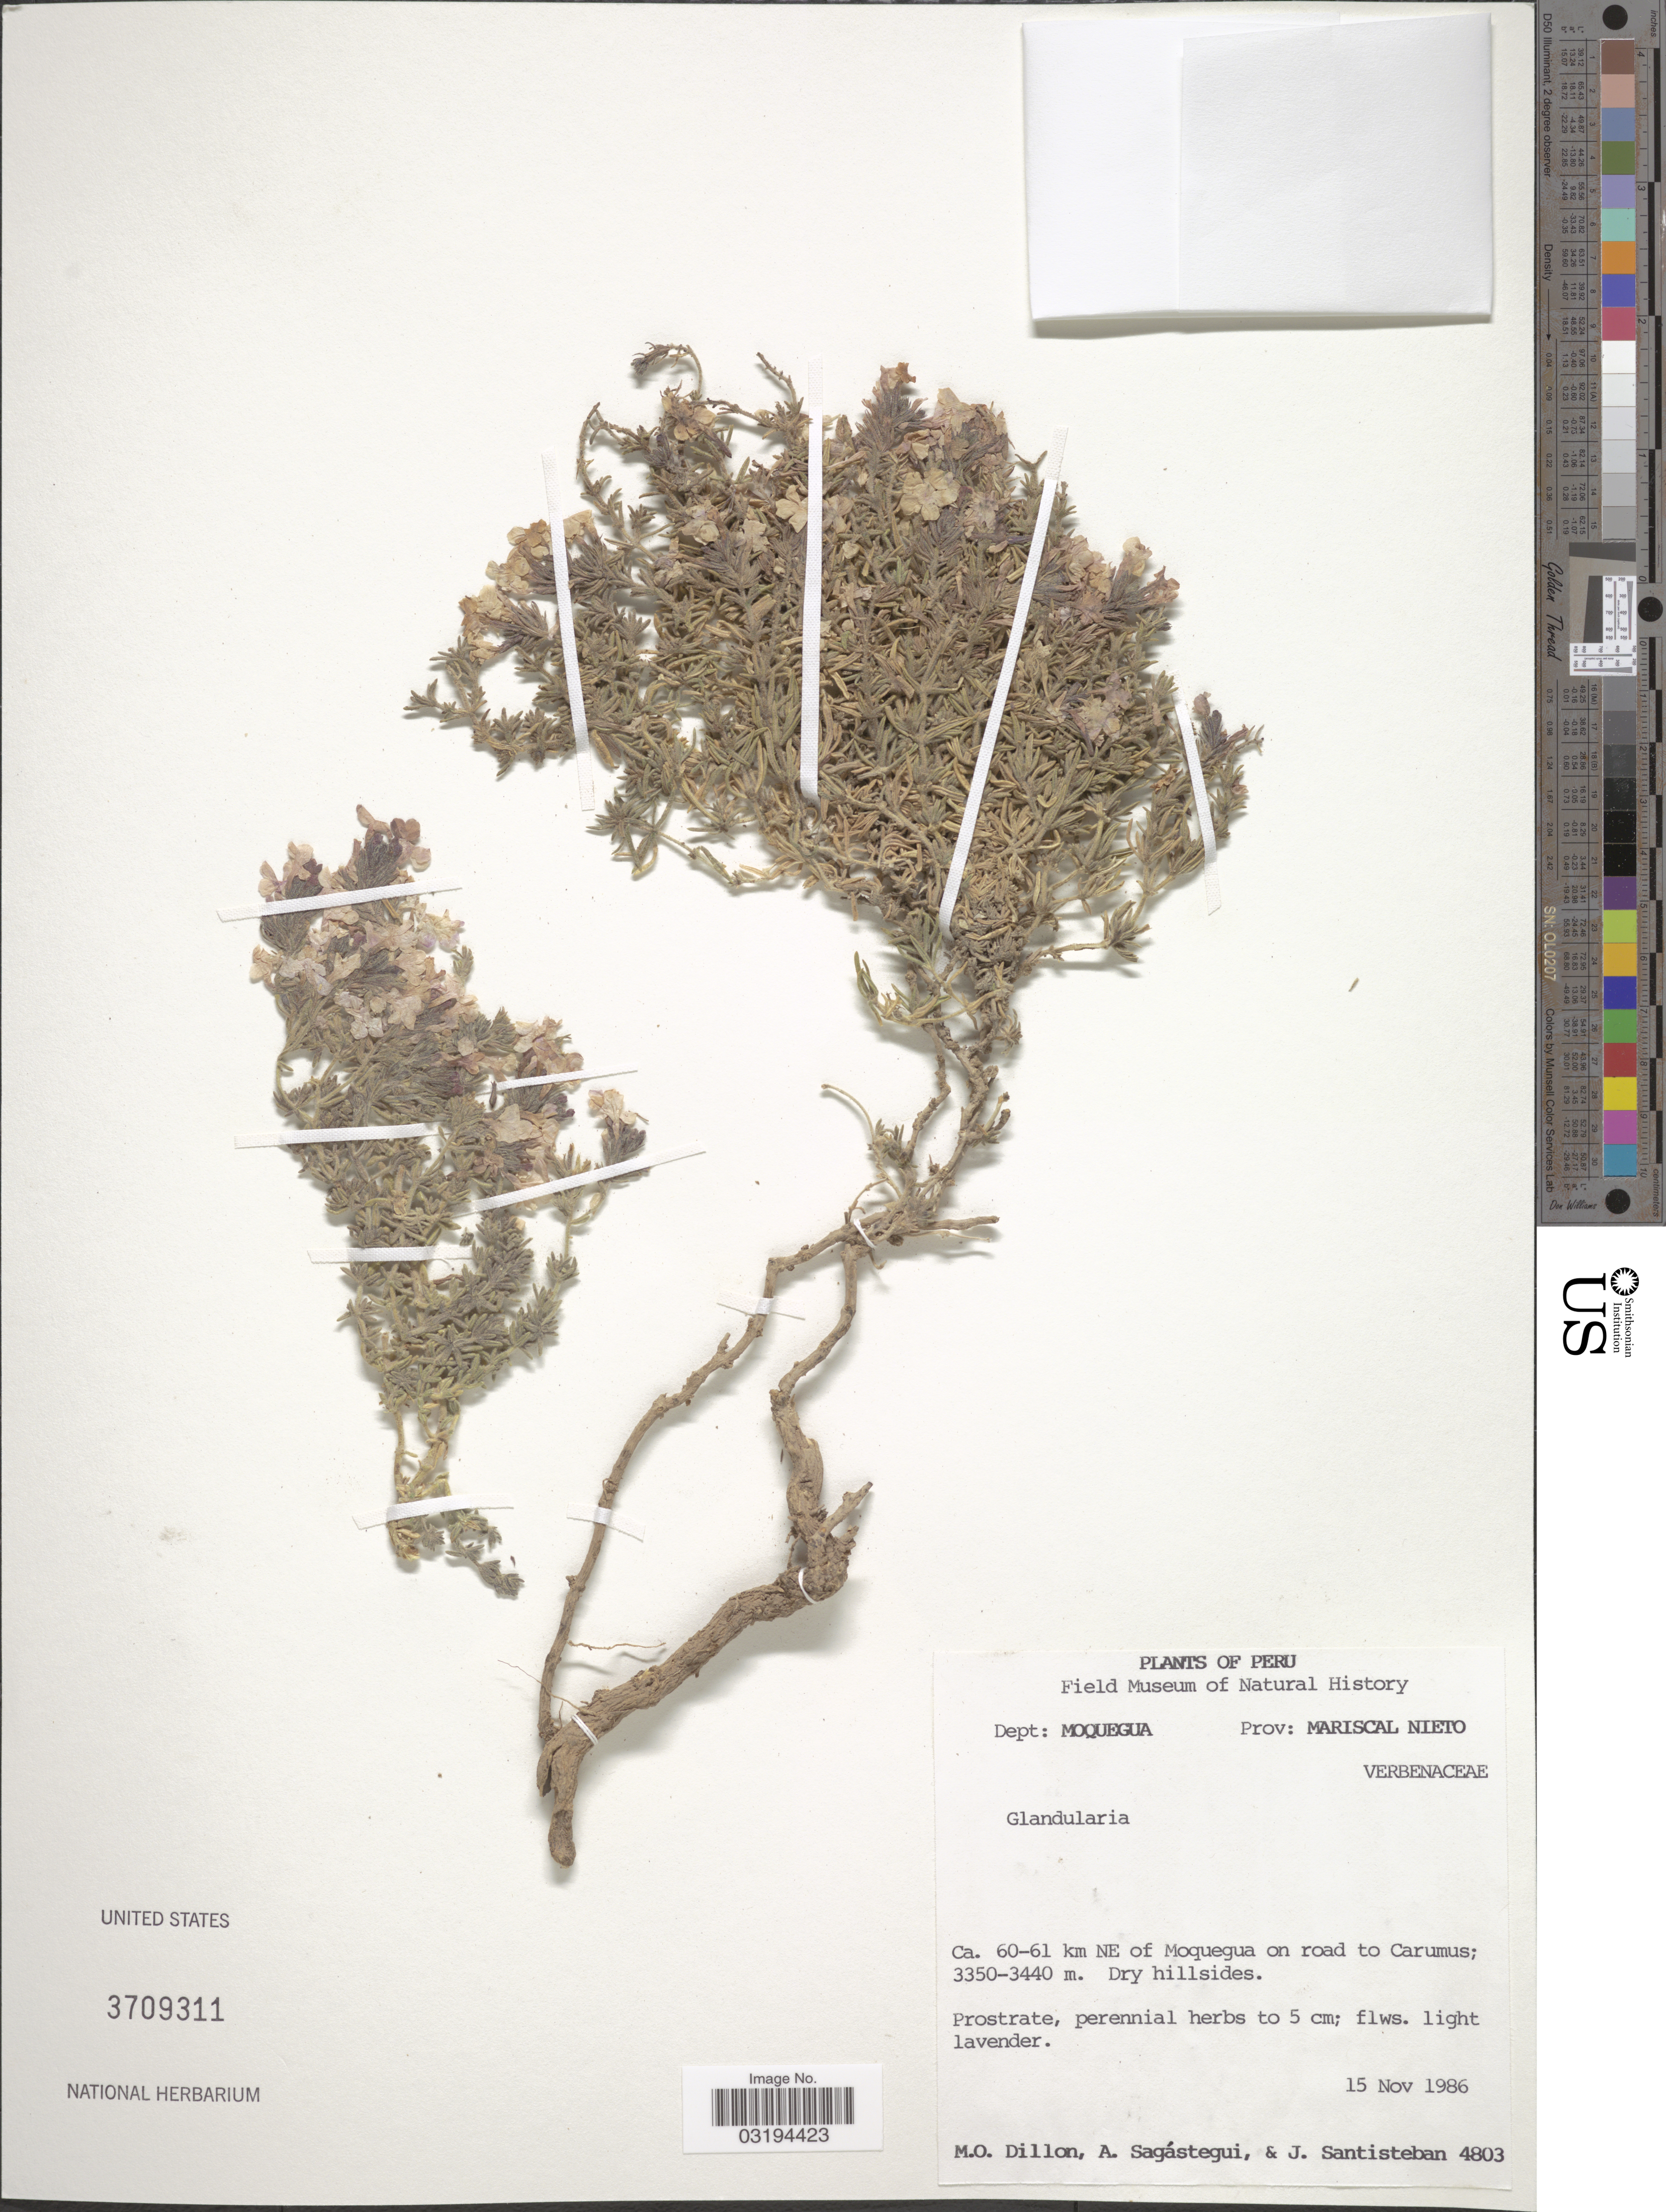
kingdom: Plantae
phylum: Tracheophyta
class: Magnoliopsida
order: Lamiales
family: Verbenaceae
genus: Verbena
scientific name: Verbena sp.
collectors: M. O. Dillon, A. Sagastegui & J. Santisteban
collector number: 4803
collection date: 1986-11-15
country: Peru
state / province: Moquegua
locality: Dept. Moquegua, Prov. Mariscal Nieto, Ca. 60-61 km NE of Moquegua on road to Carumus.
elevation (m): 3350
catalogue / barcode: US 3709311